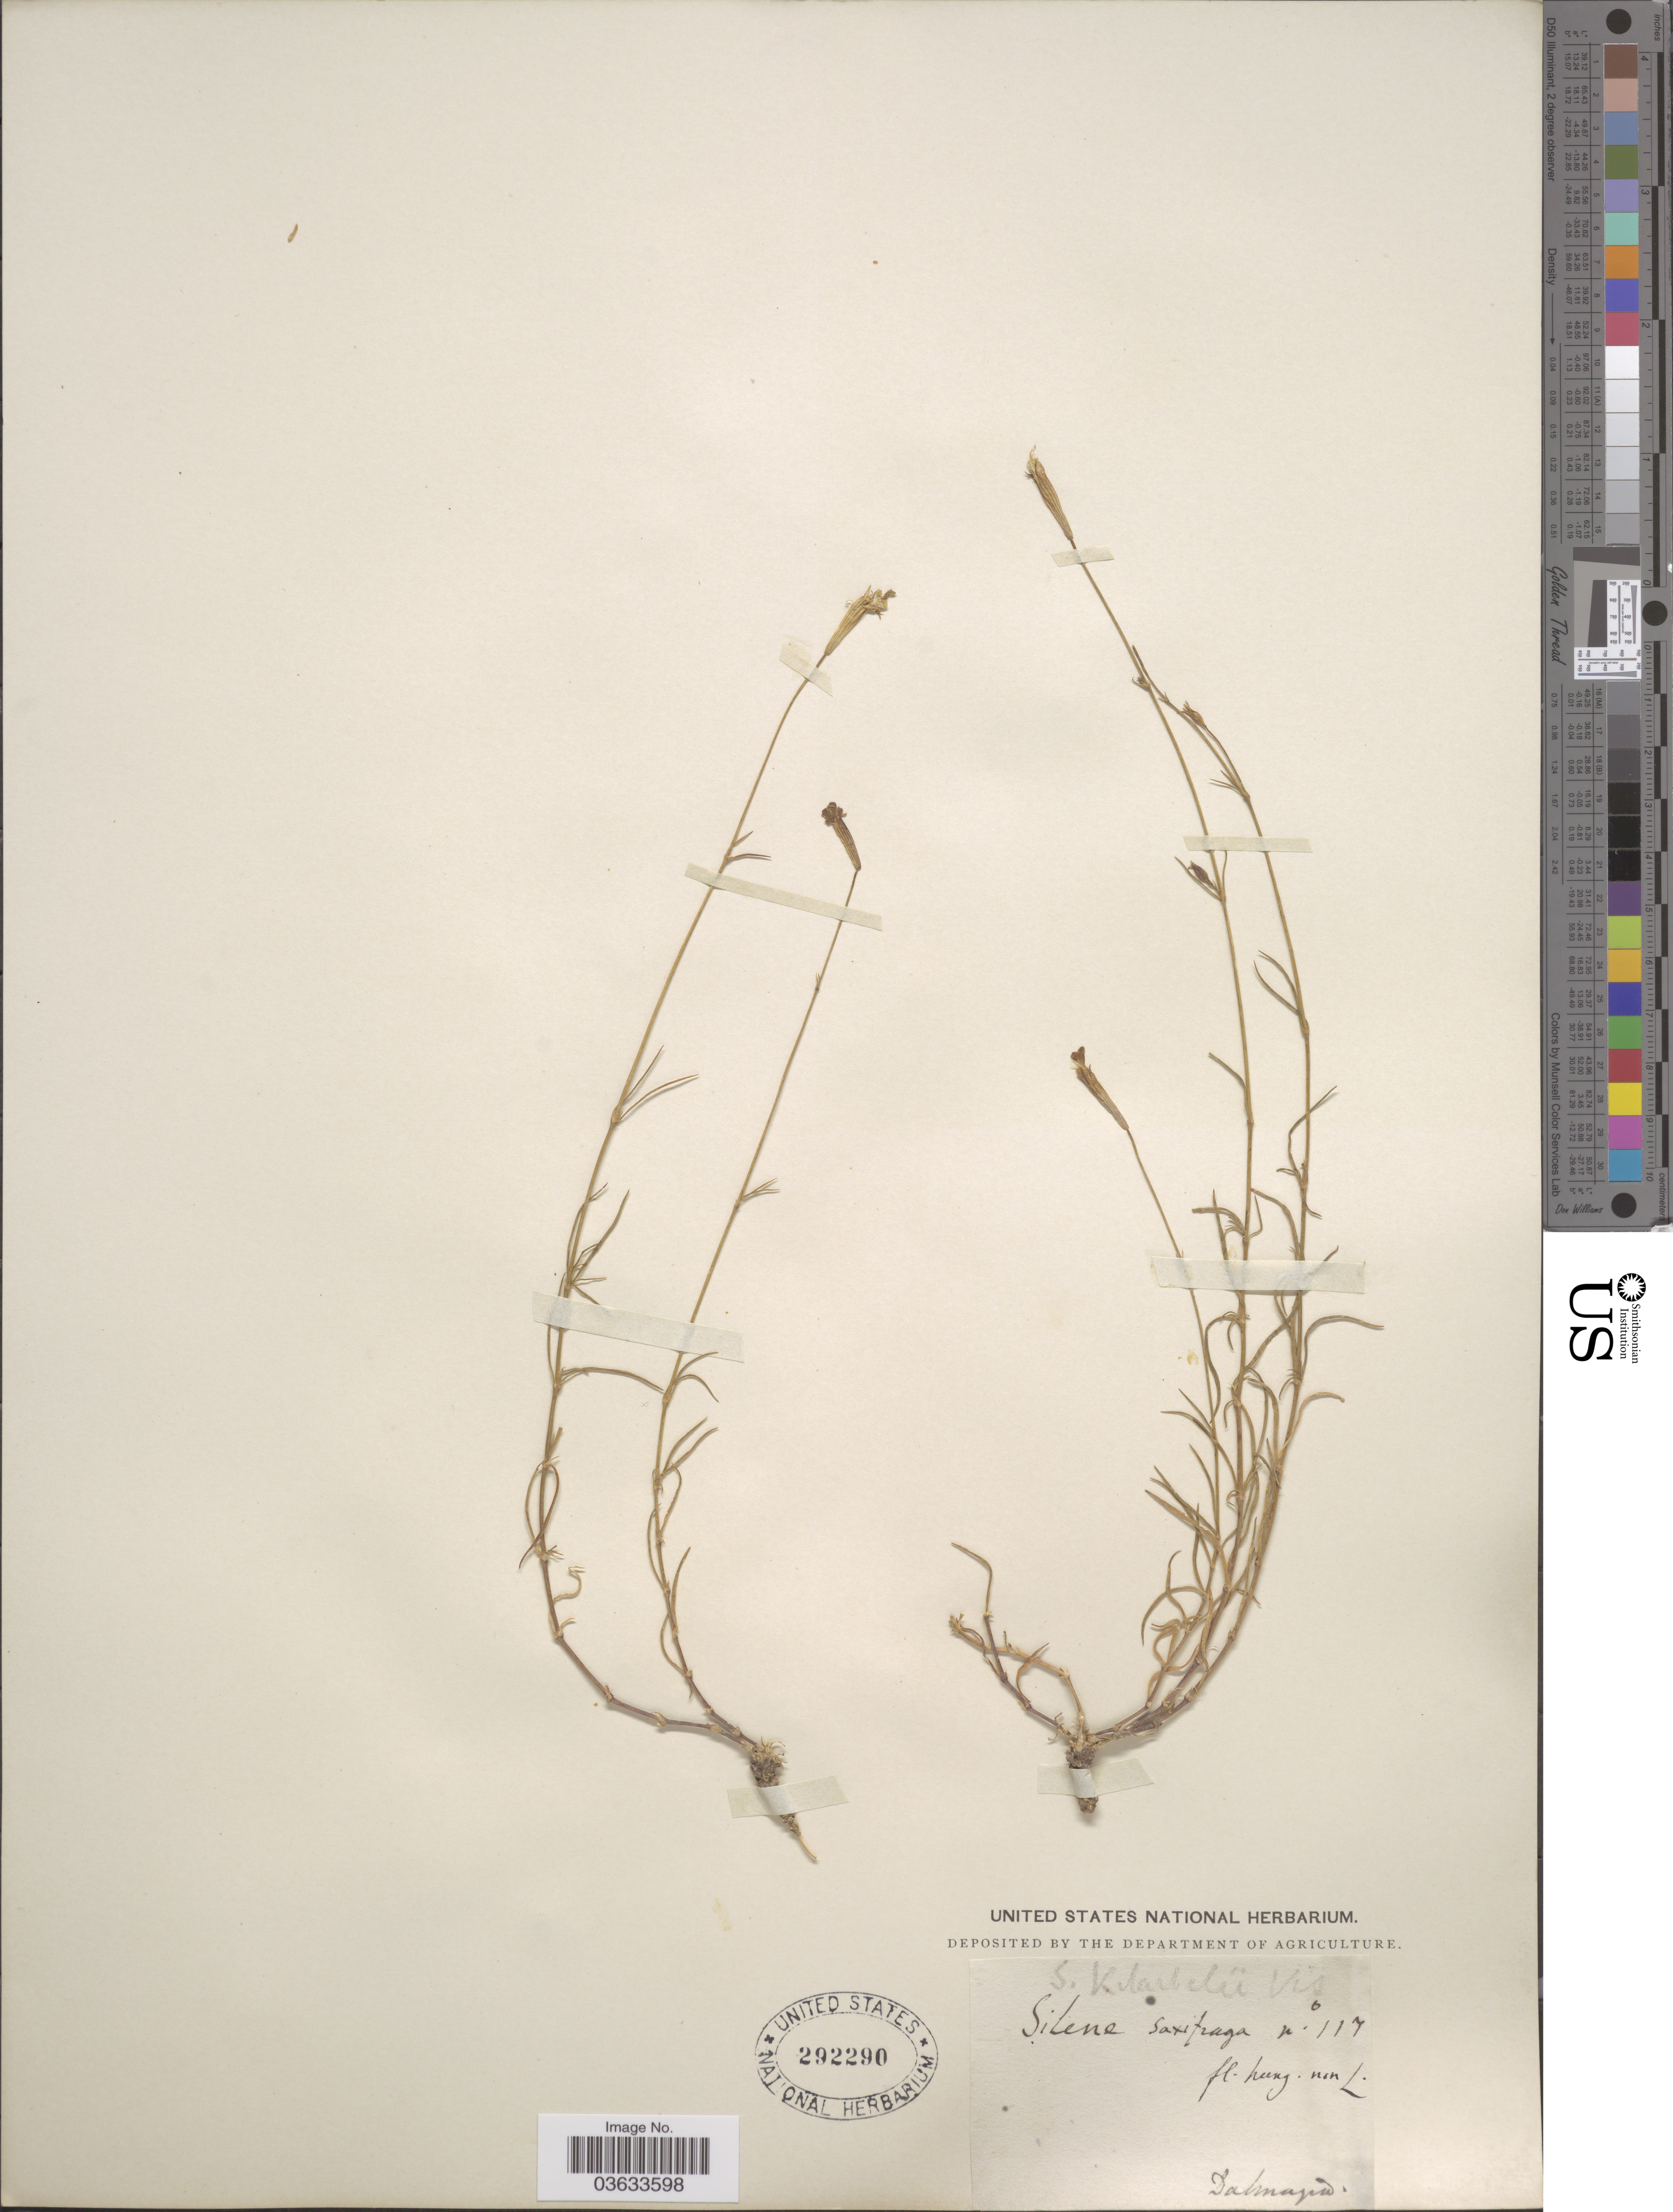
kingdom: Plantae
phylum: Tracheophyta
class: Magnoliopsida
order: Caryophyllales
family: Caryophyllaceae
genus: Silene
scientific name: Silene saxifraga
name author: L.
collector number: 117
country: Croatia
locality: Dalmazia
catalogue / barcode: US 292290